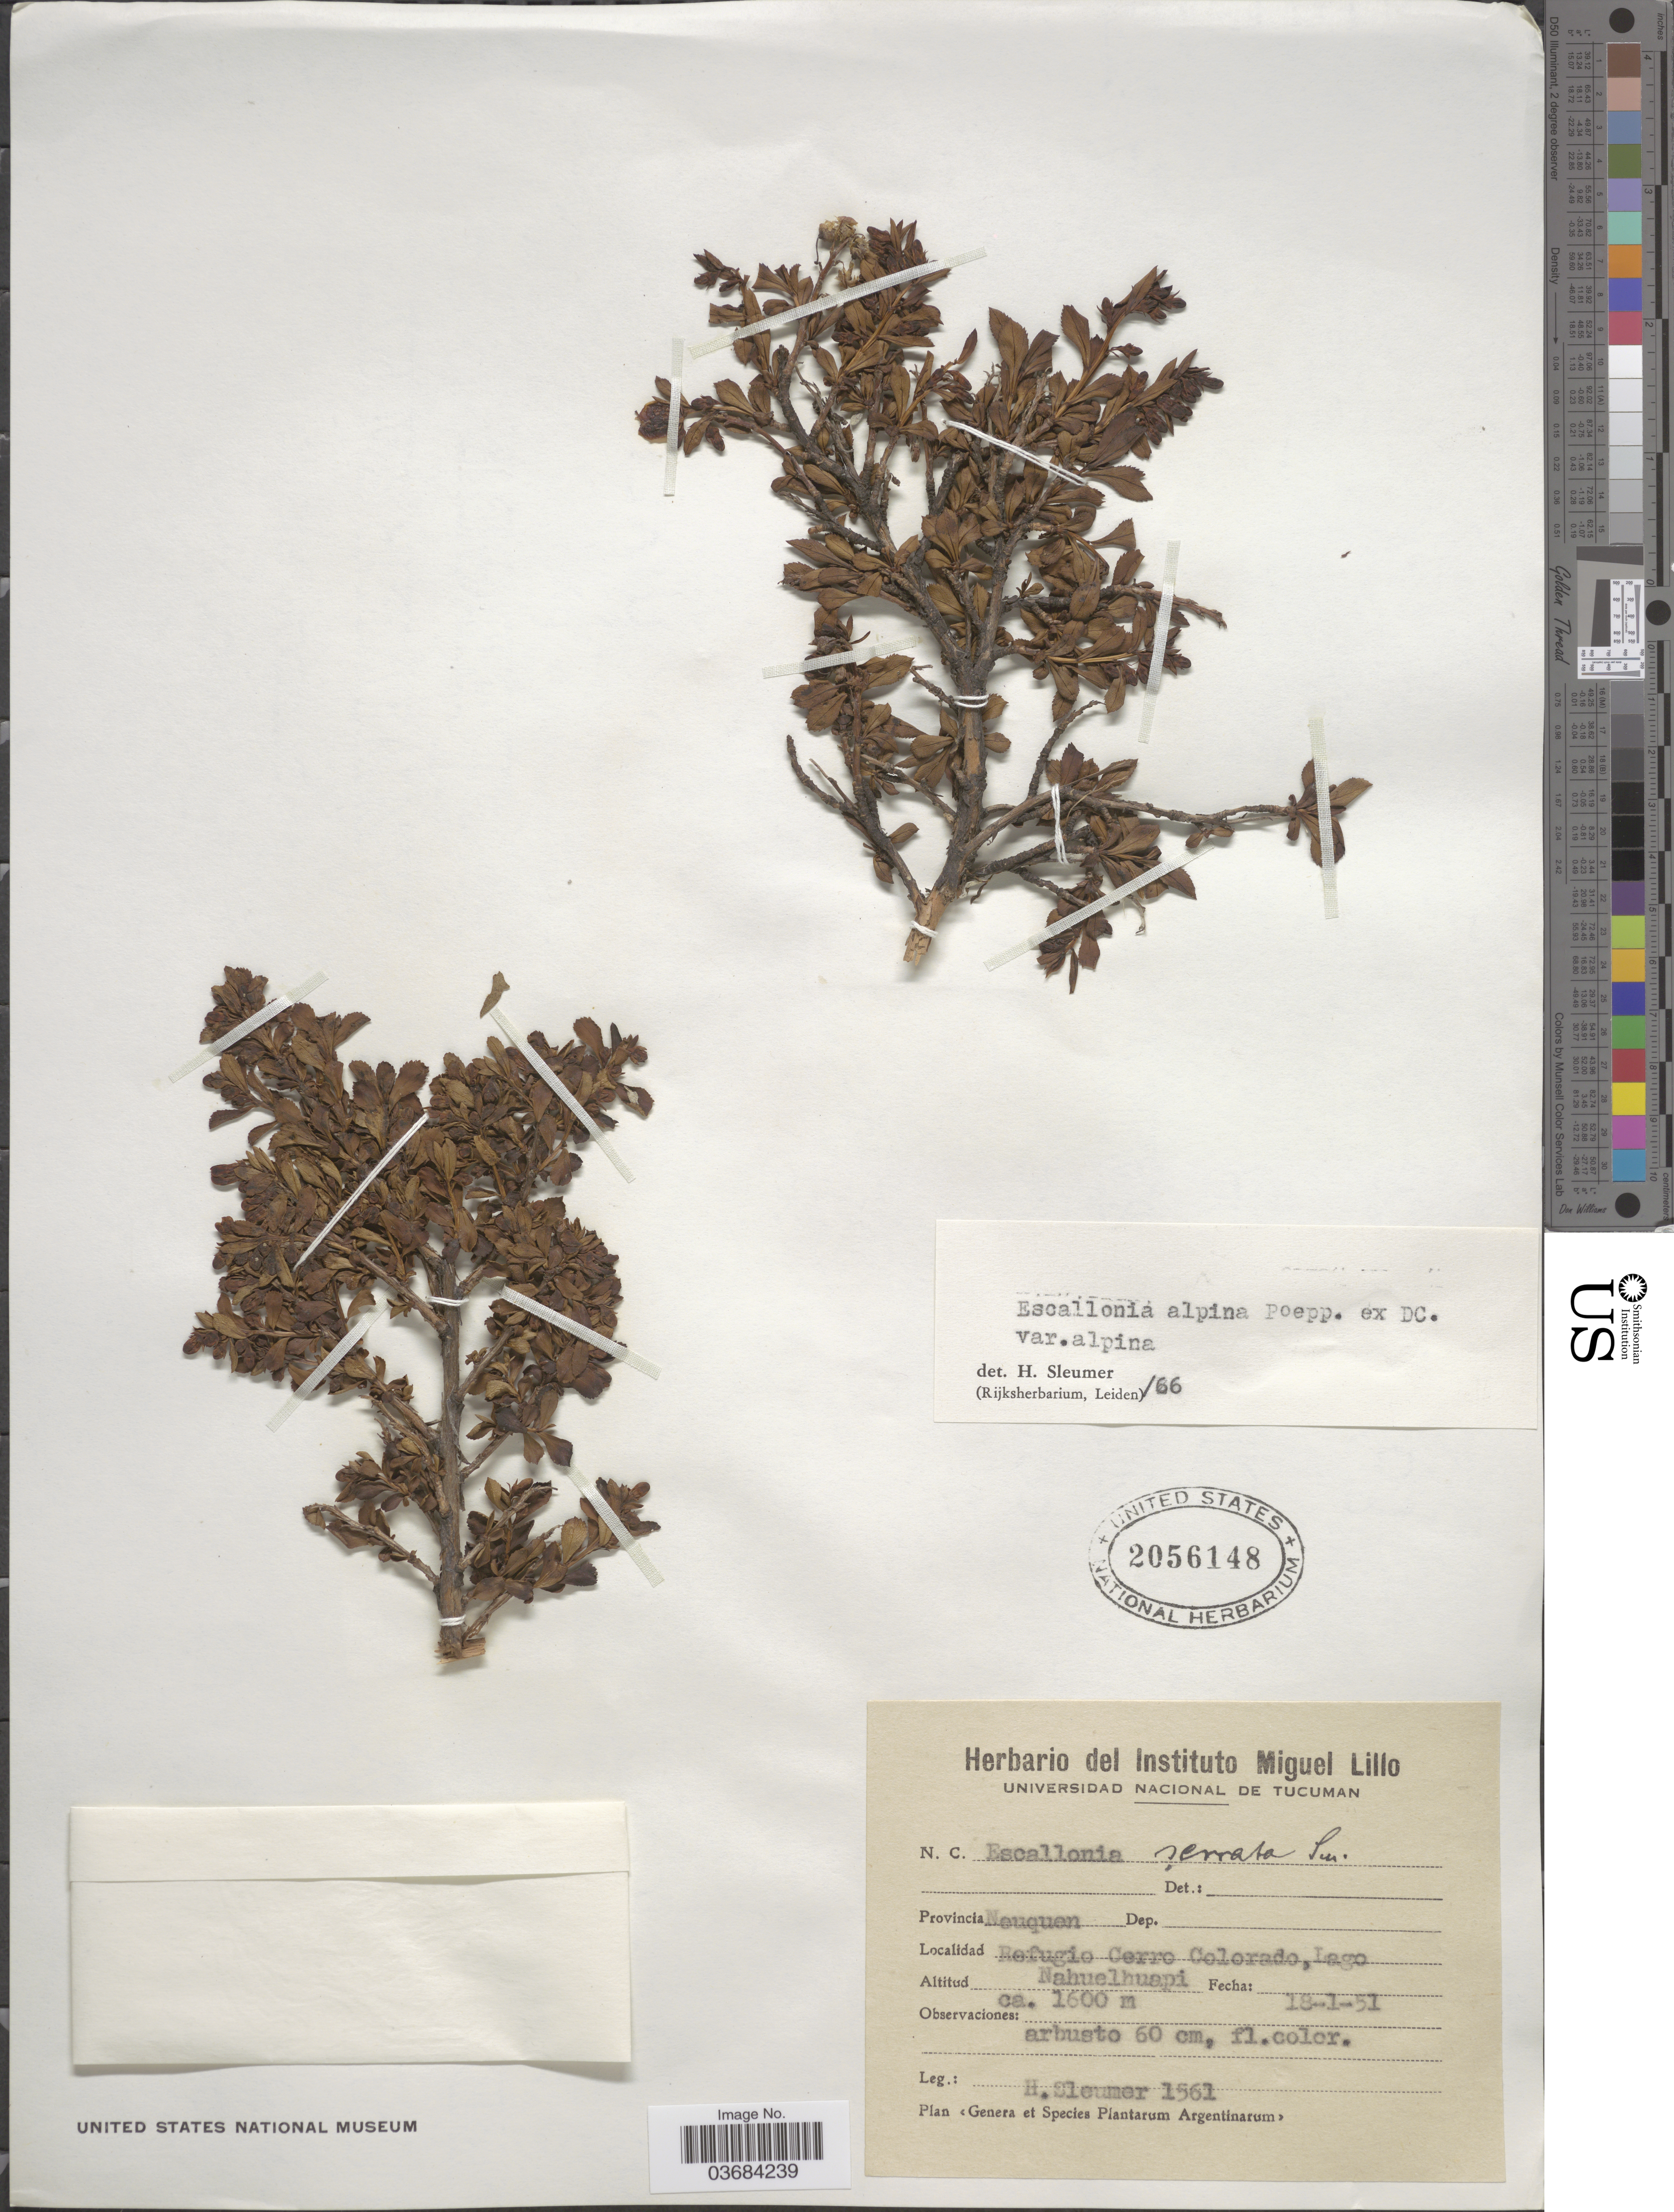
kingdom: Plantae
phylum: Tracheophyta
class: Magnoliopsida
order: Escalloniales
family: Escalloniaceae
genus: Escallonia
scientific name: Escallonia alpina var. alpina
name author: Poepp. ex DC.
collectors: H. O. Sleumer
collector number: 1561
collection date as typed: Transcribed d/m/y: 18/1/51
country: Argentina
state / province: Neuquen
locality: Refugio Cerro Colorado, Lago Nahuelhuapi.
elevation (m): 1600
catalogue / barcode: US 2056148